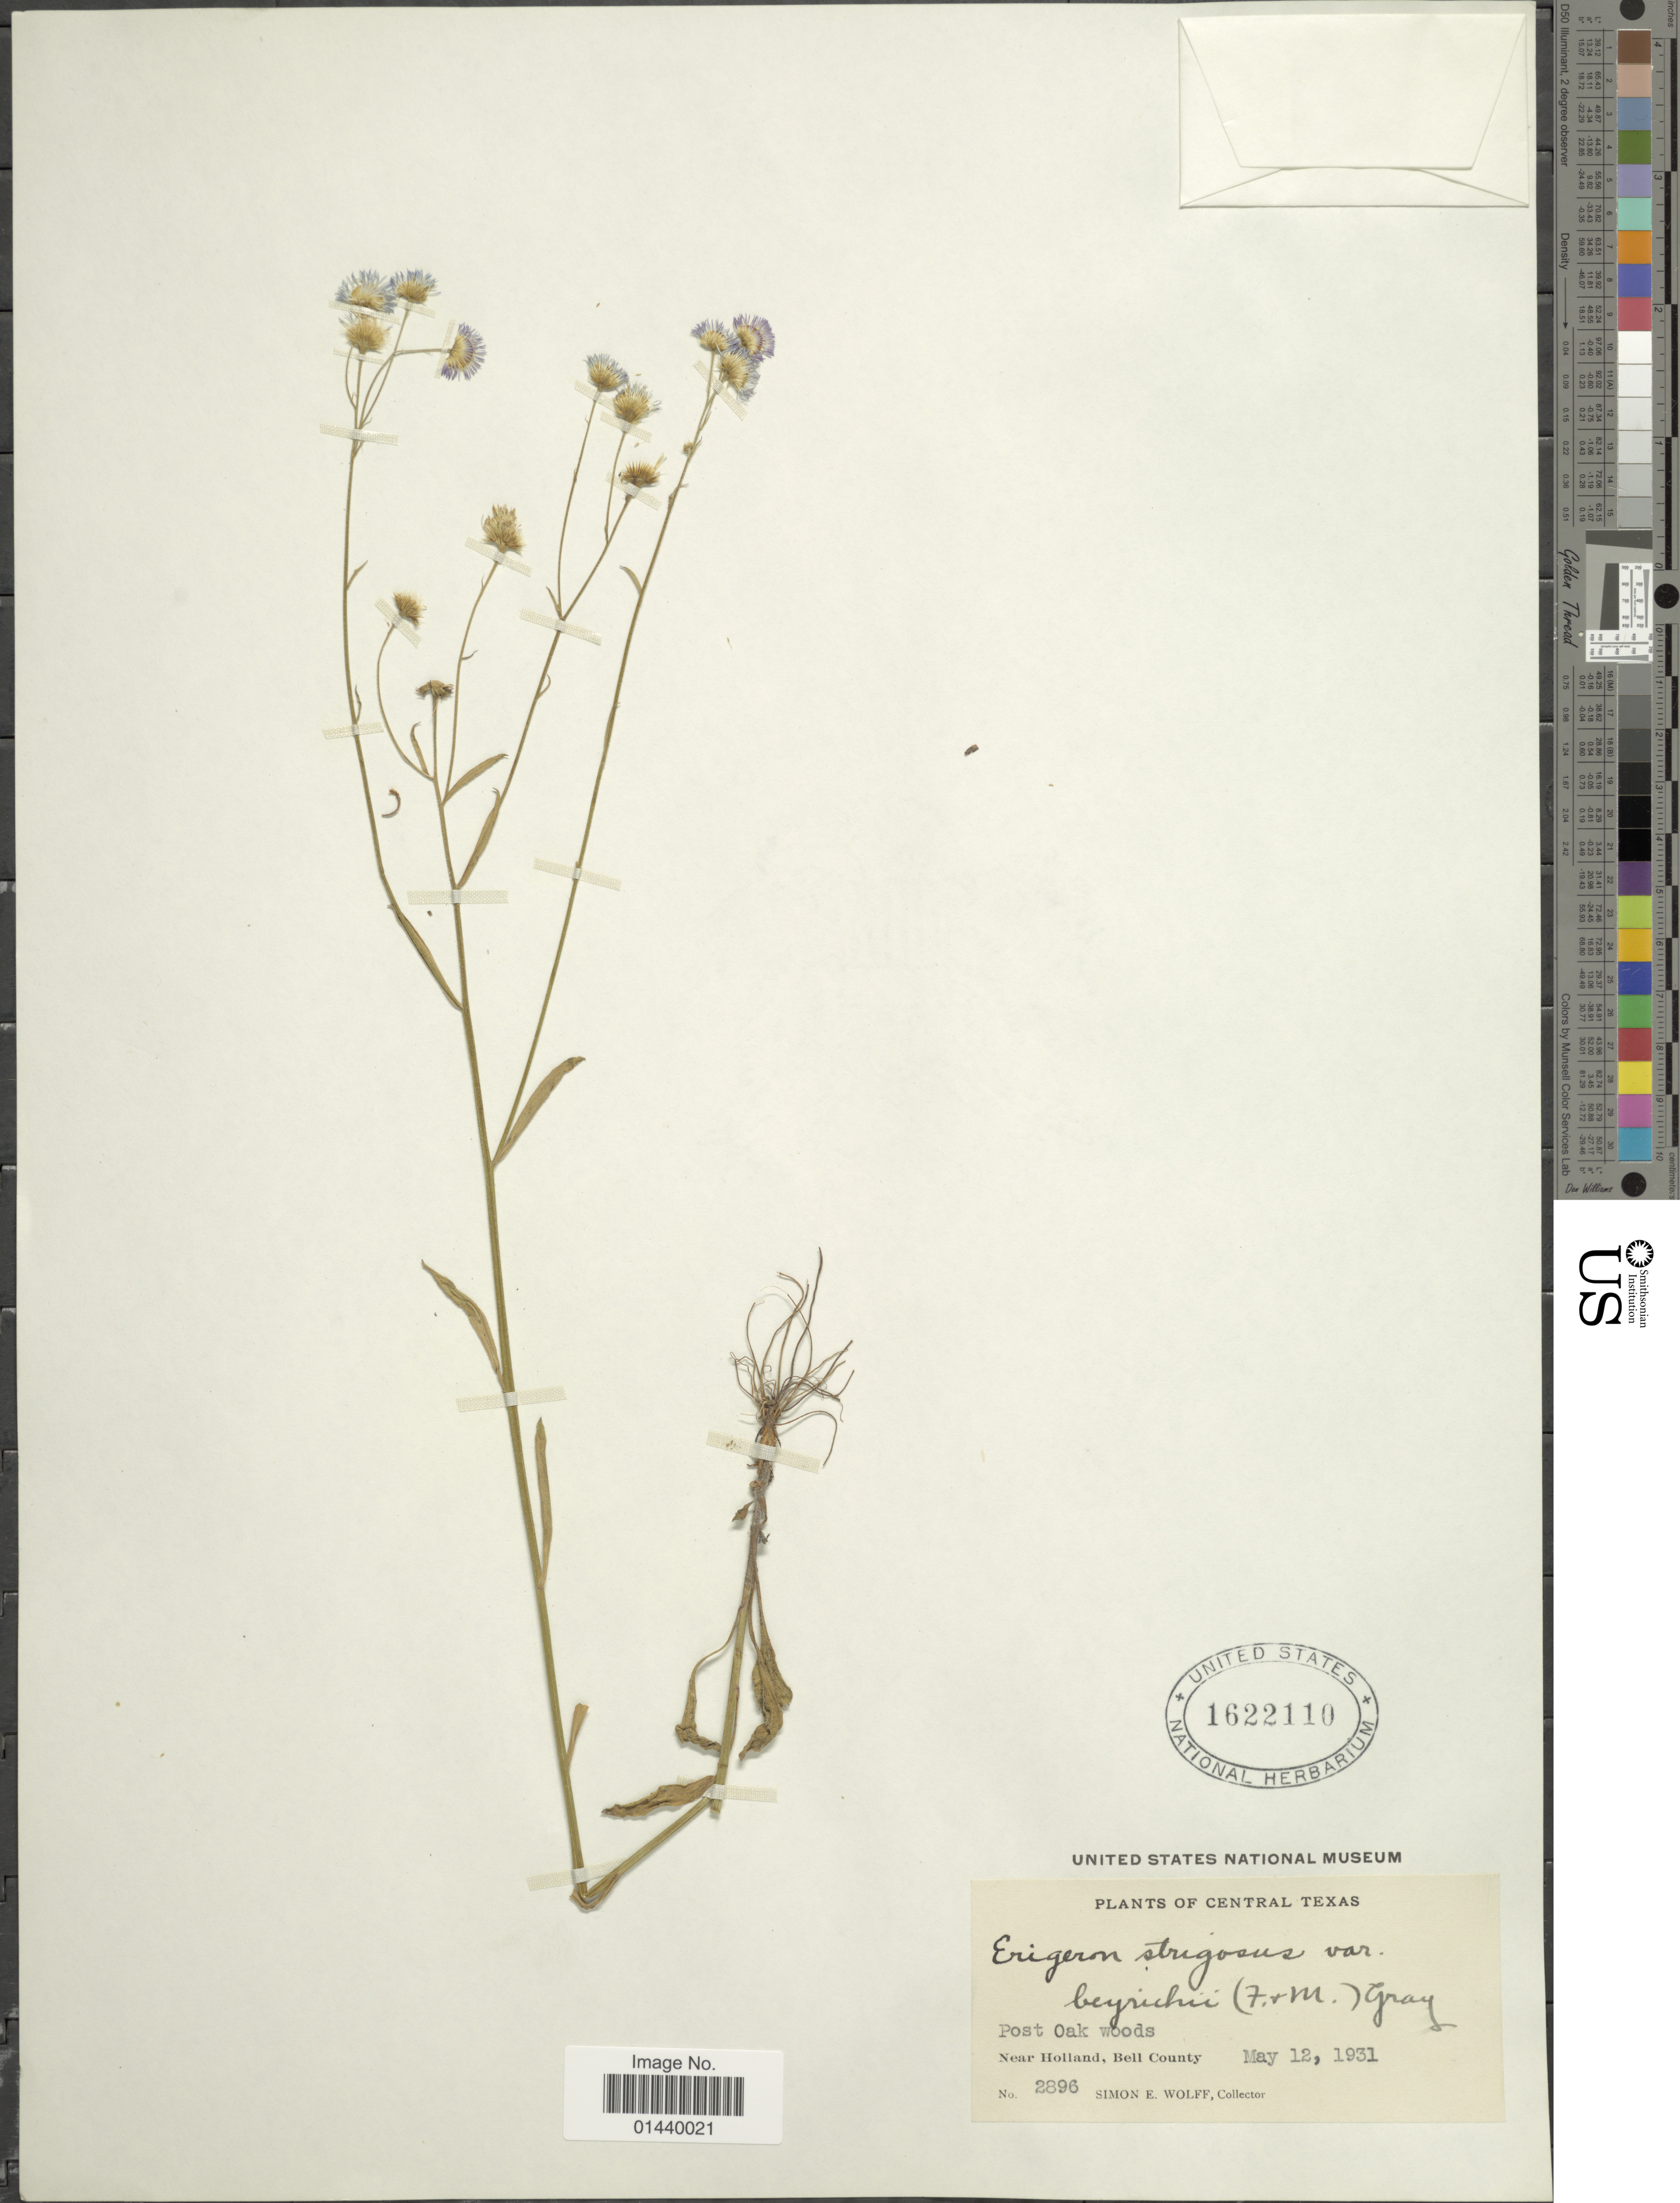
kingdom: Plantae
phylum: Tracheophyta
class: Magnoliopsida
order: Asterales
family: Asteraceae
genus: Erigeron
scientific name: Erigeron strigosus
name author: Muhl. ex Willd.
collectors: S. E. Wolff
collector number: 2896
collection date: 1931-05-12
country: United States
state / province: Texas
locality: Central Texas. Post Oak woods. Near Holland, Bell County.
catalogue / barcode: US 1622110